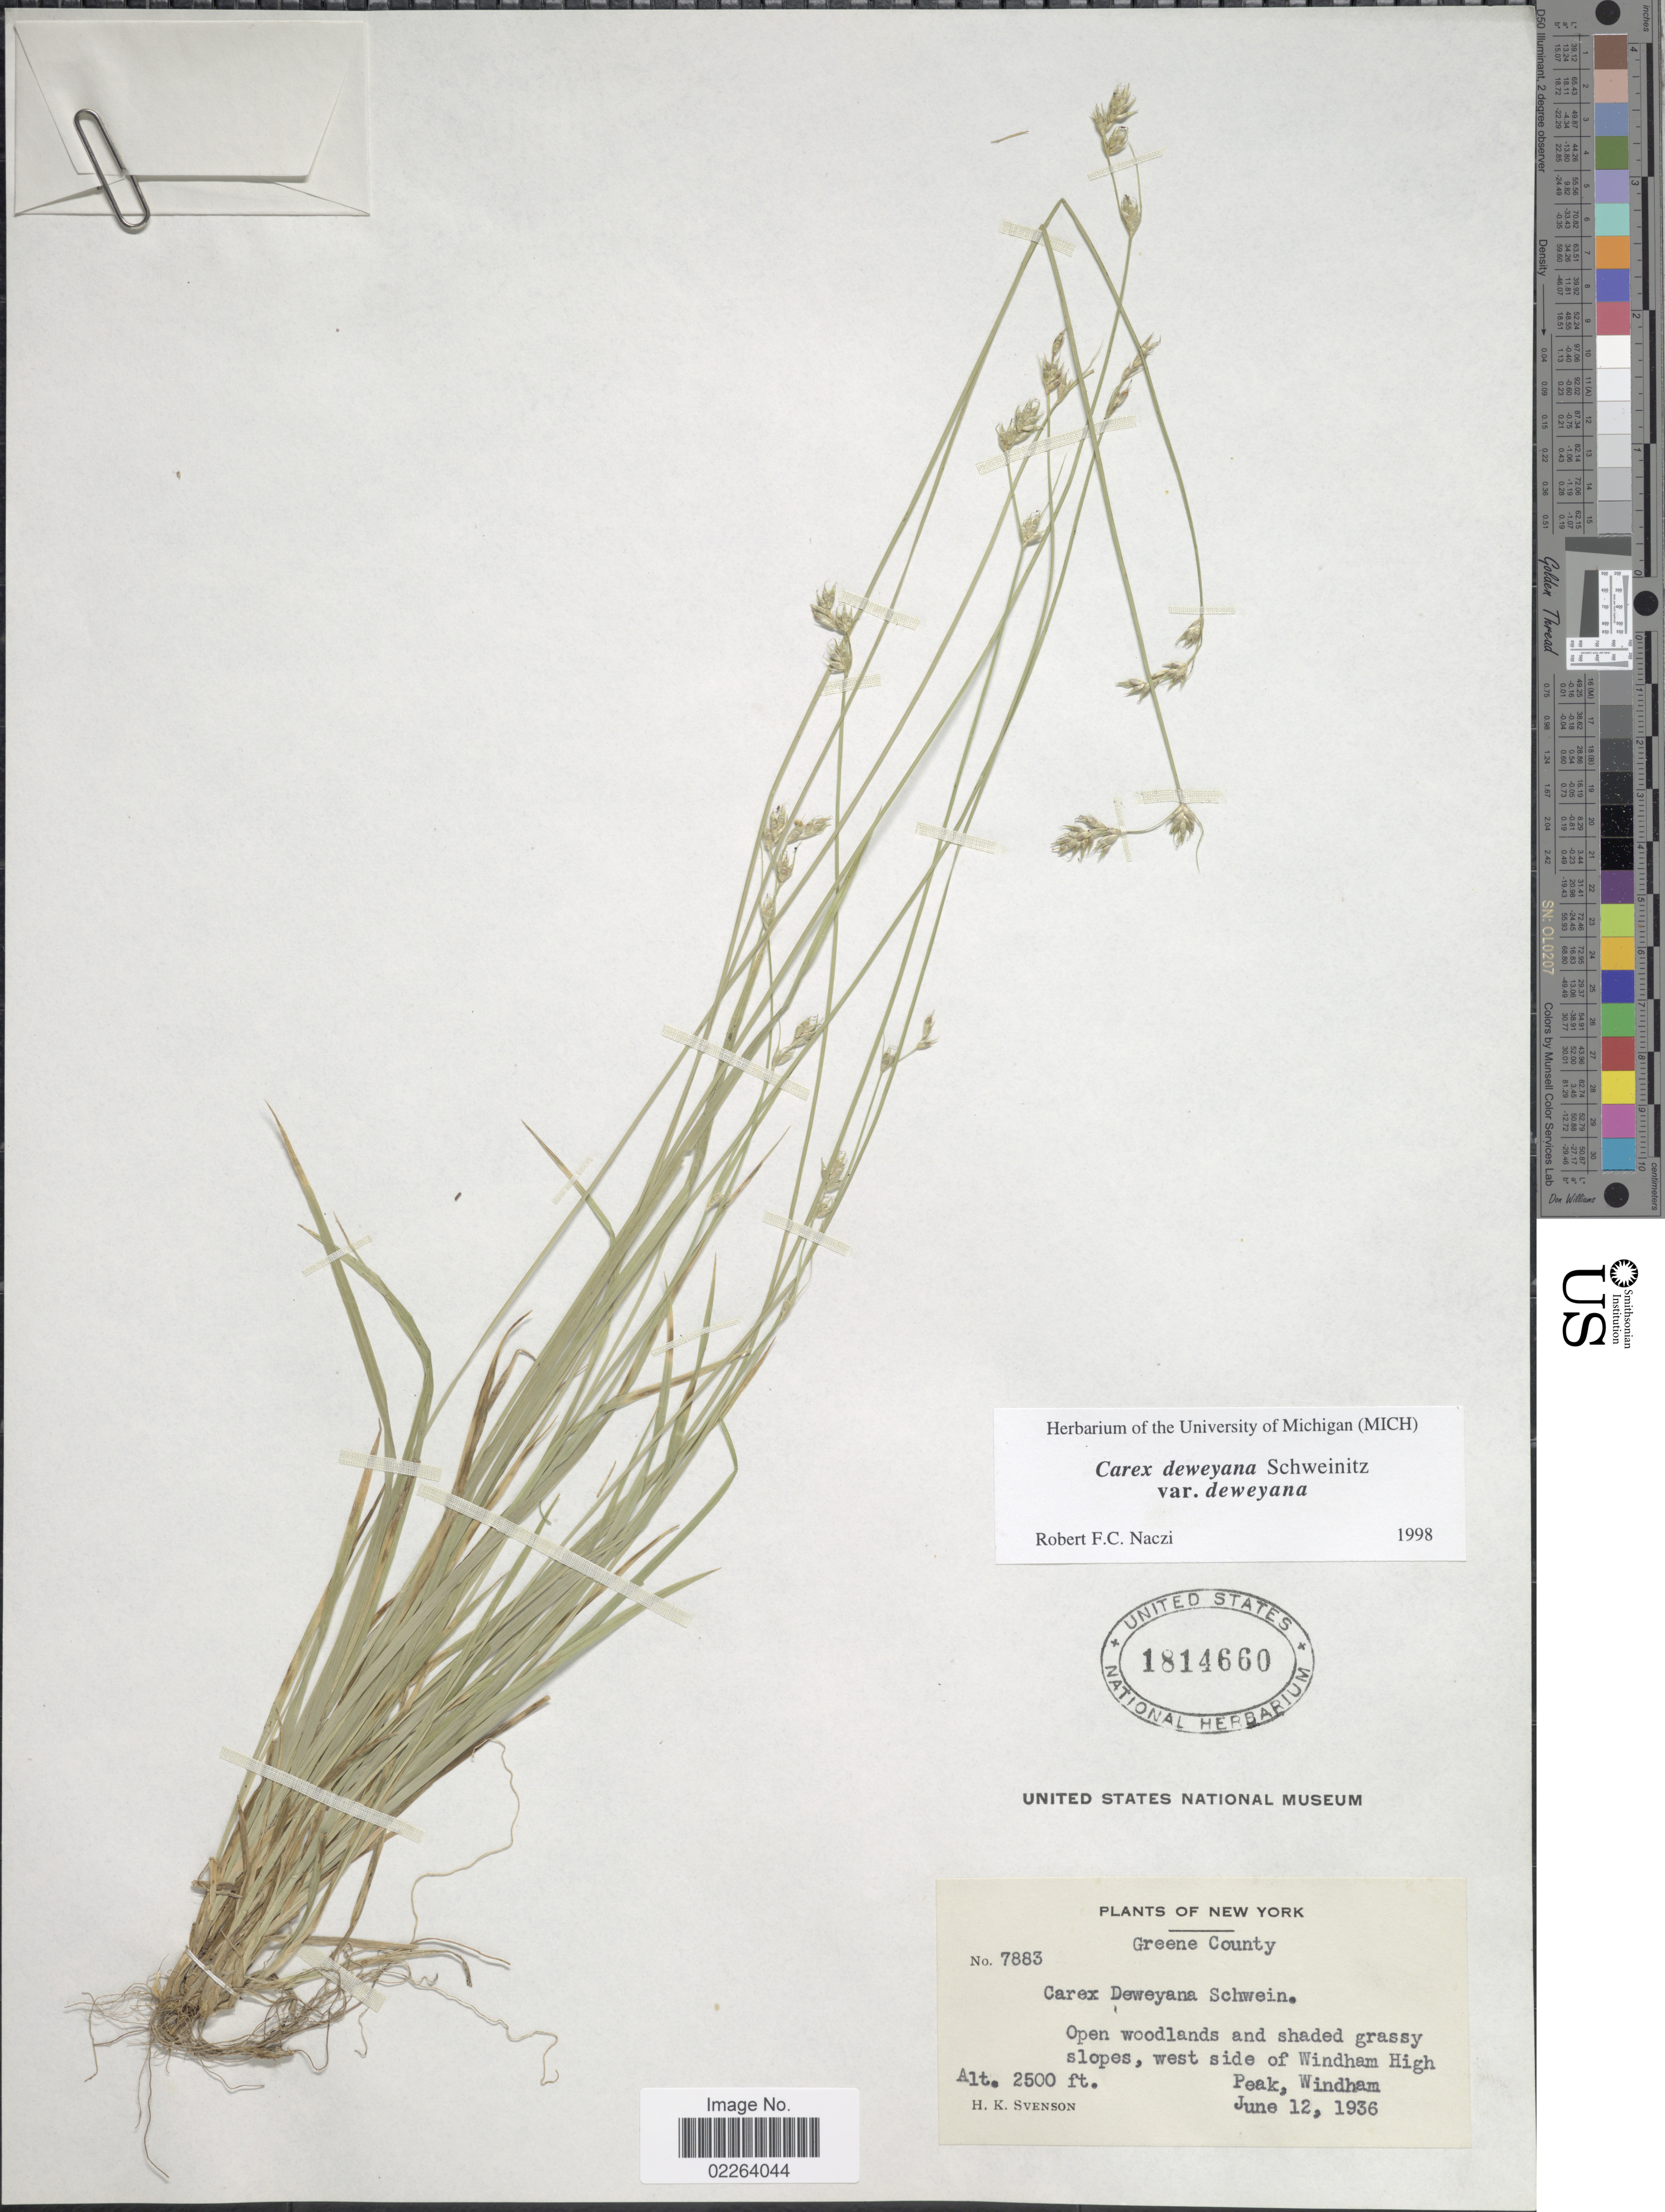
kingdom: Plantae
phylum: Tracheophyta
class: Liliopsida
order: Poales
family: Cyperaceae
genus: Carex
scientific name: Carex deweyana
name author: Schwein.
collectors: H. K. Svenson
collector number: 7883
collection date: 1936-06-12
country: United States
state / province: New York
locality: Greene County, open woodlands and shaded grassy slopes, west side of Windham HIgh, Peak, Winham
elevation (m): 762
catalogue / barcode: US 1814660